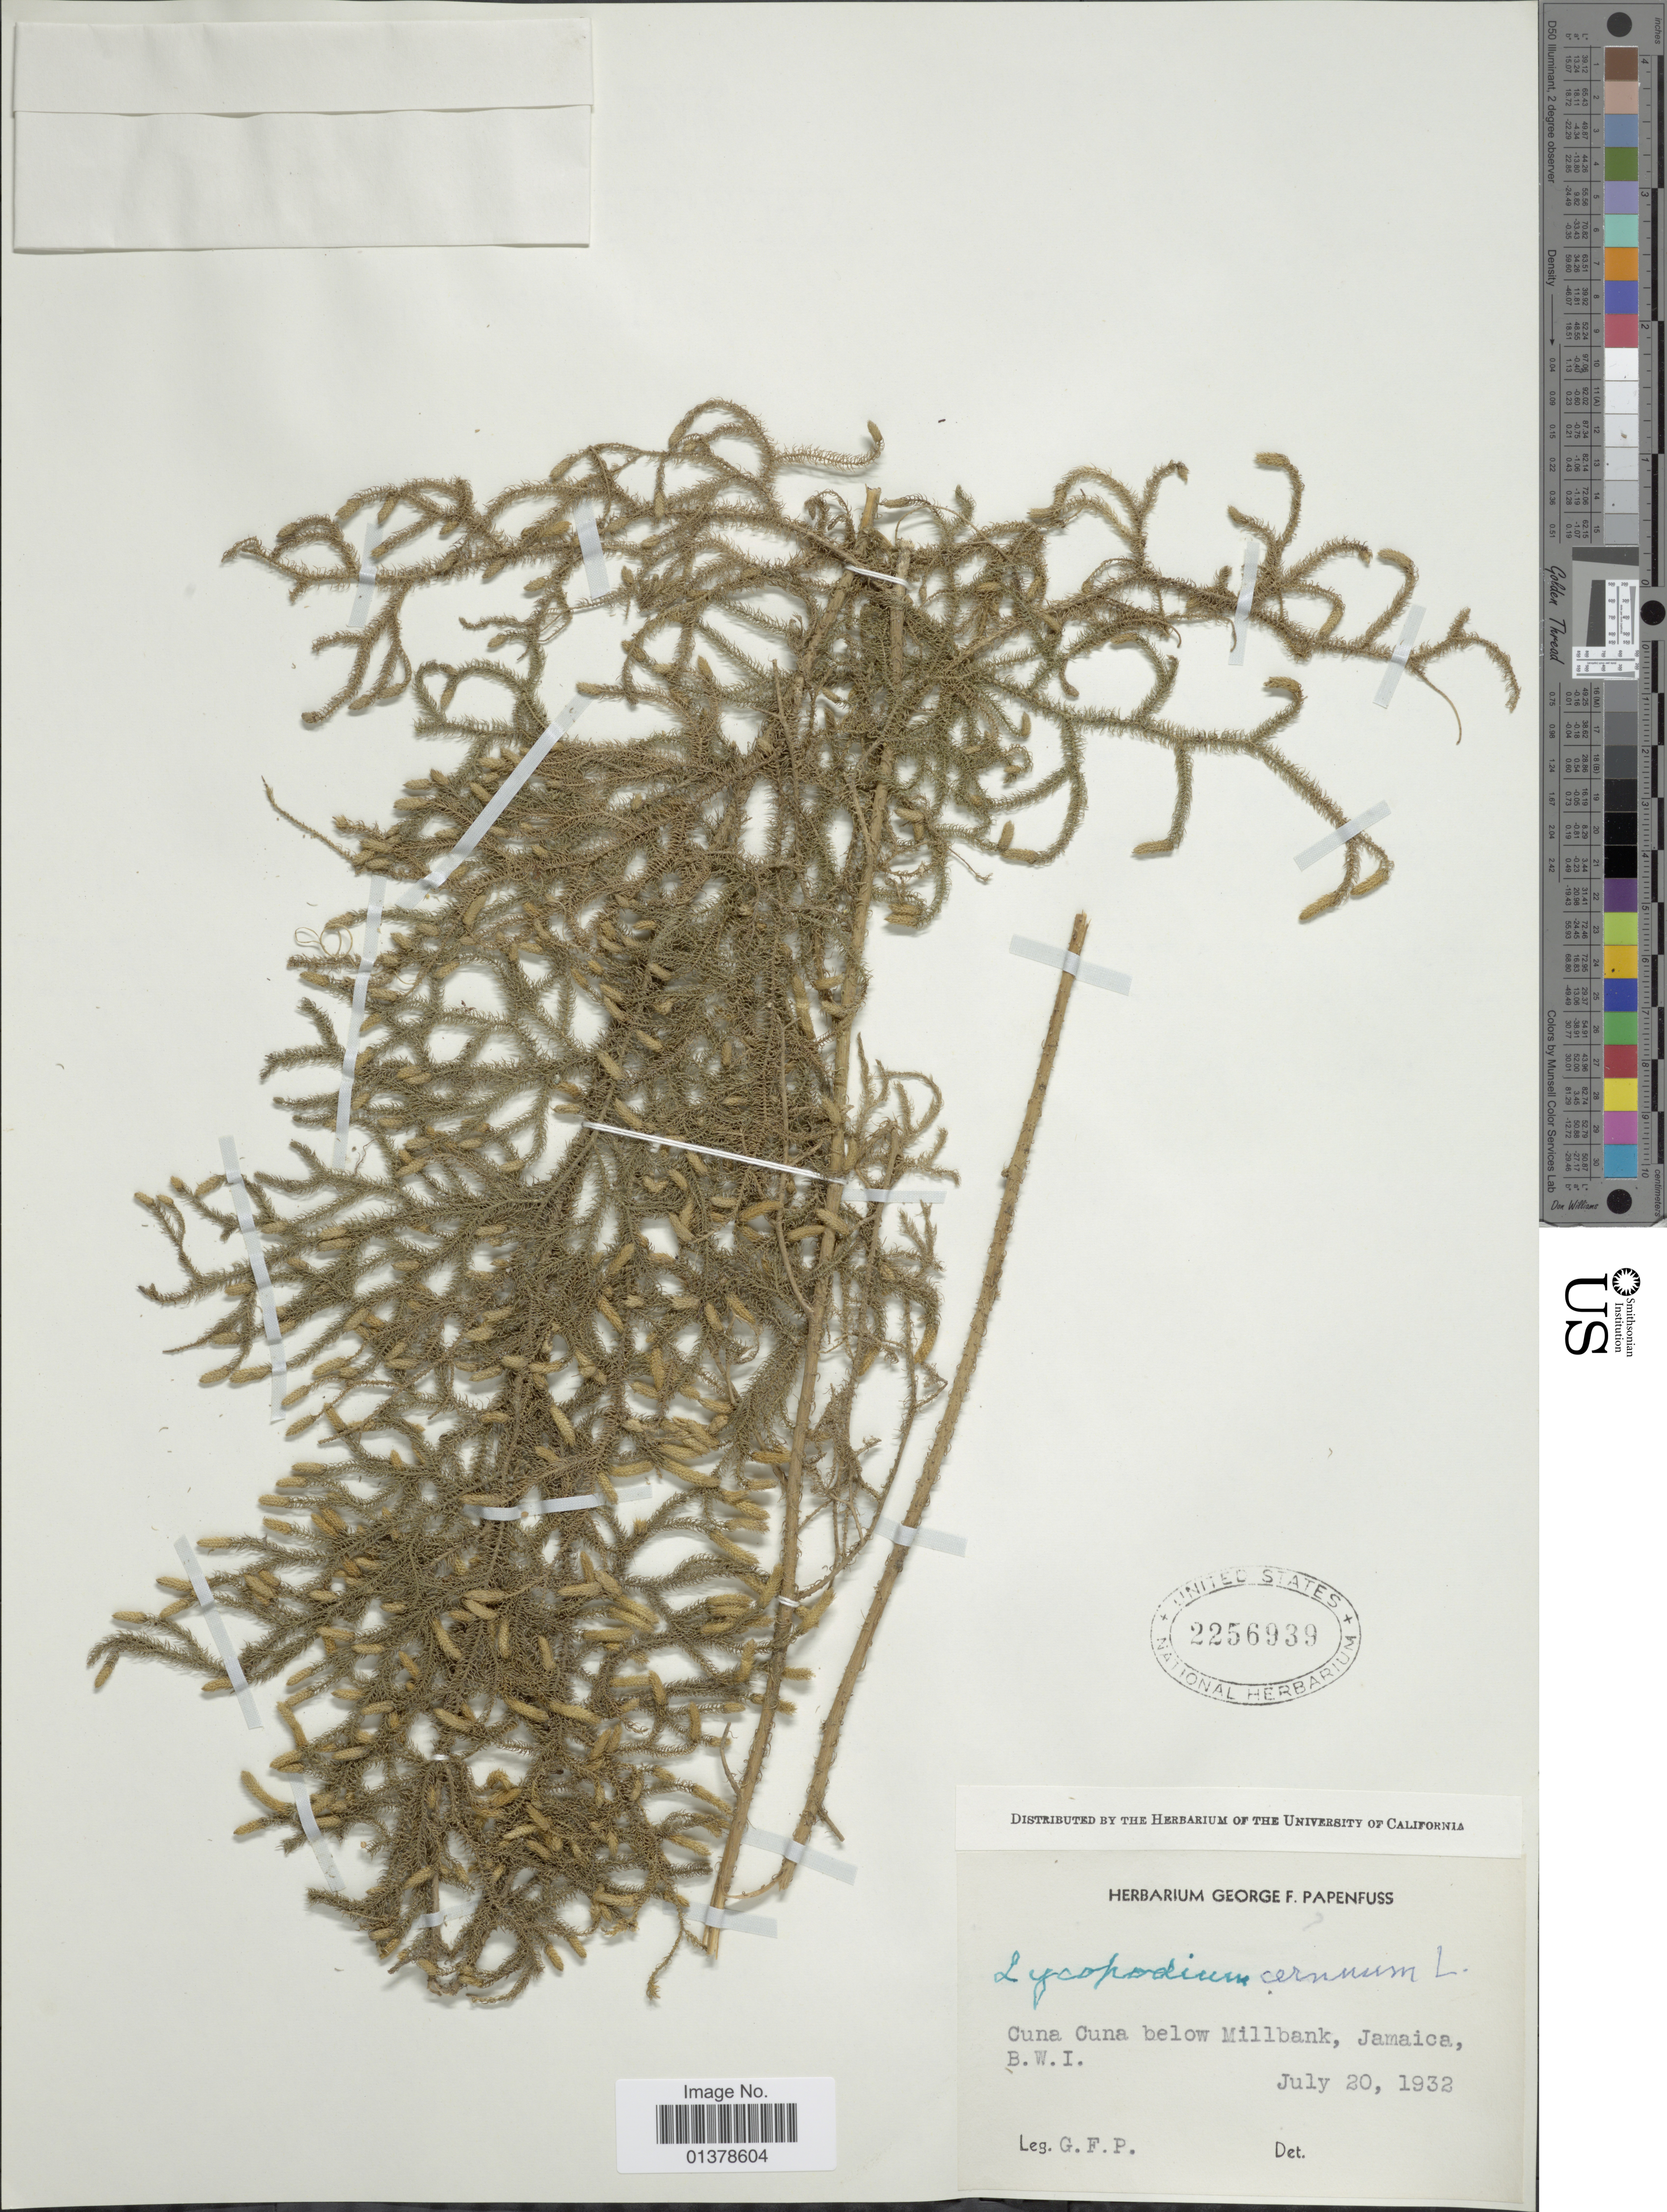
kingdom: Plantae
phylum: Tracheophyta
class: Lycopodiopsida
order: Lycopodiales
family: Lycopodiaceae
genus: Palhinhaea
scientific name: Palhinhaea cernua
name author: (L.) Vasc. & Franco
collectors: G. Papenfuss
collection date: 1932-07-20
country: Jamaica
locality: Cuna Cuna below Millbank, B.W.I.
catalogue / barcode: US 2256939